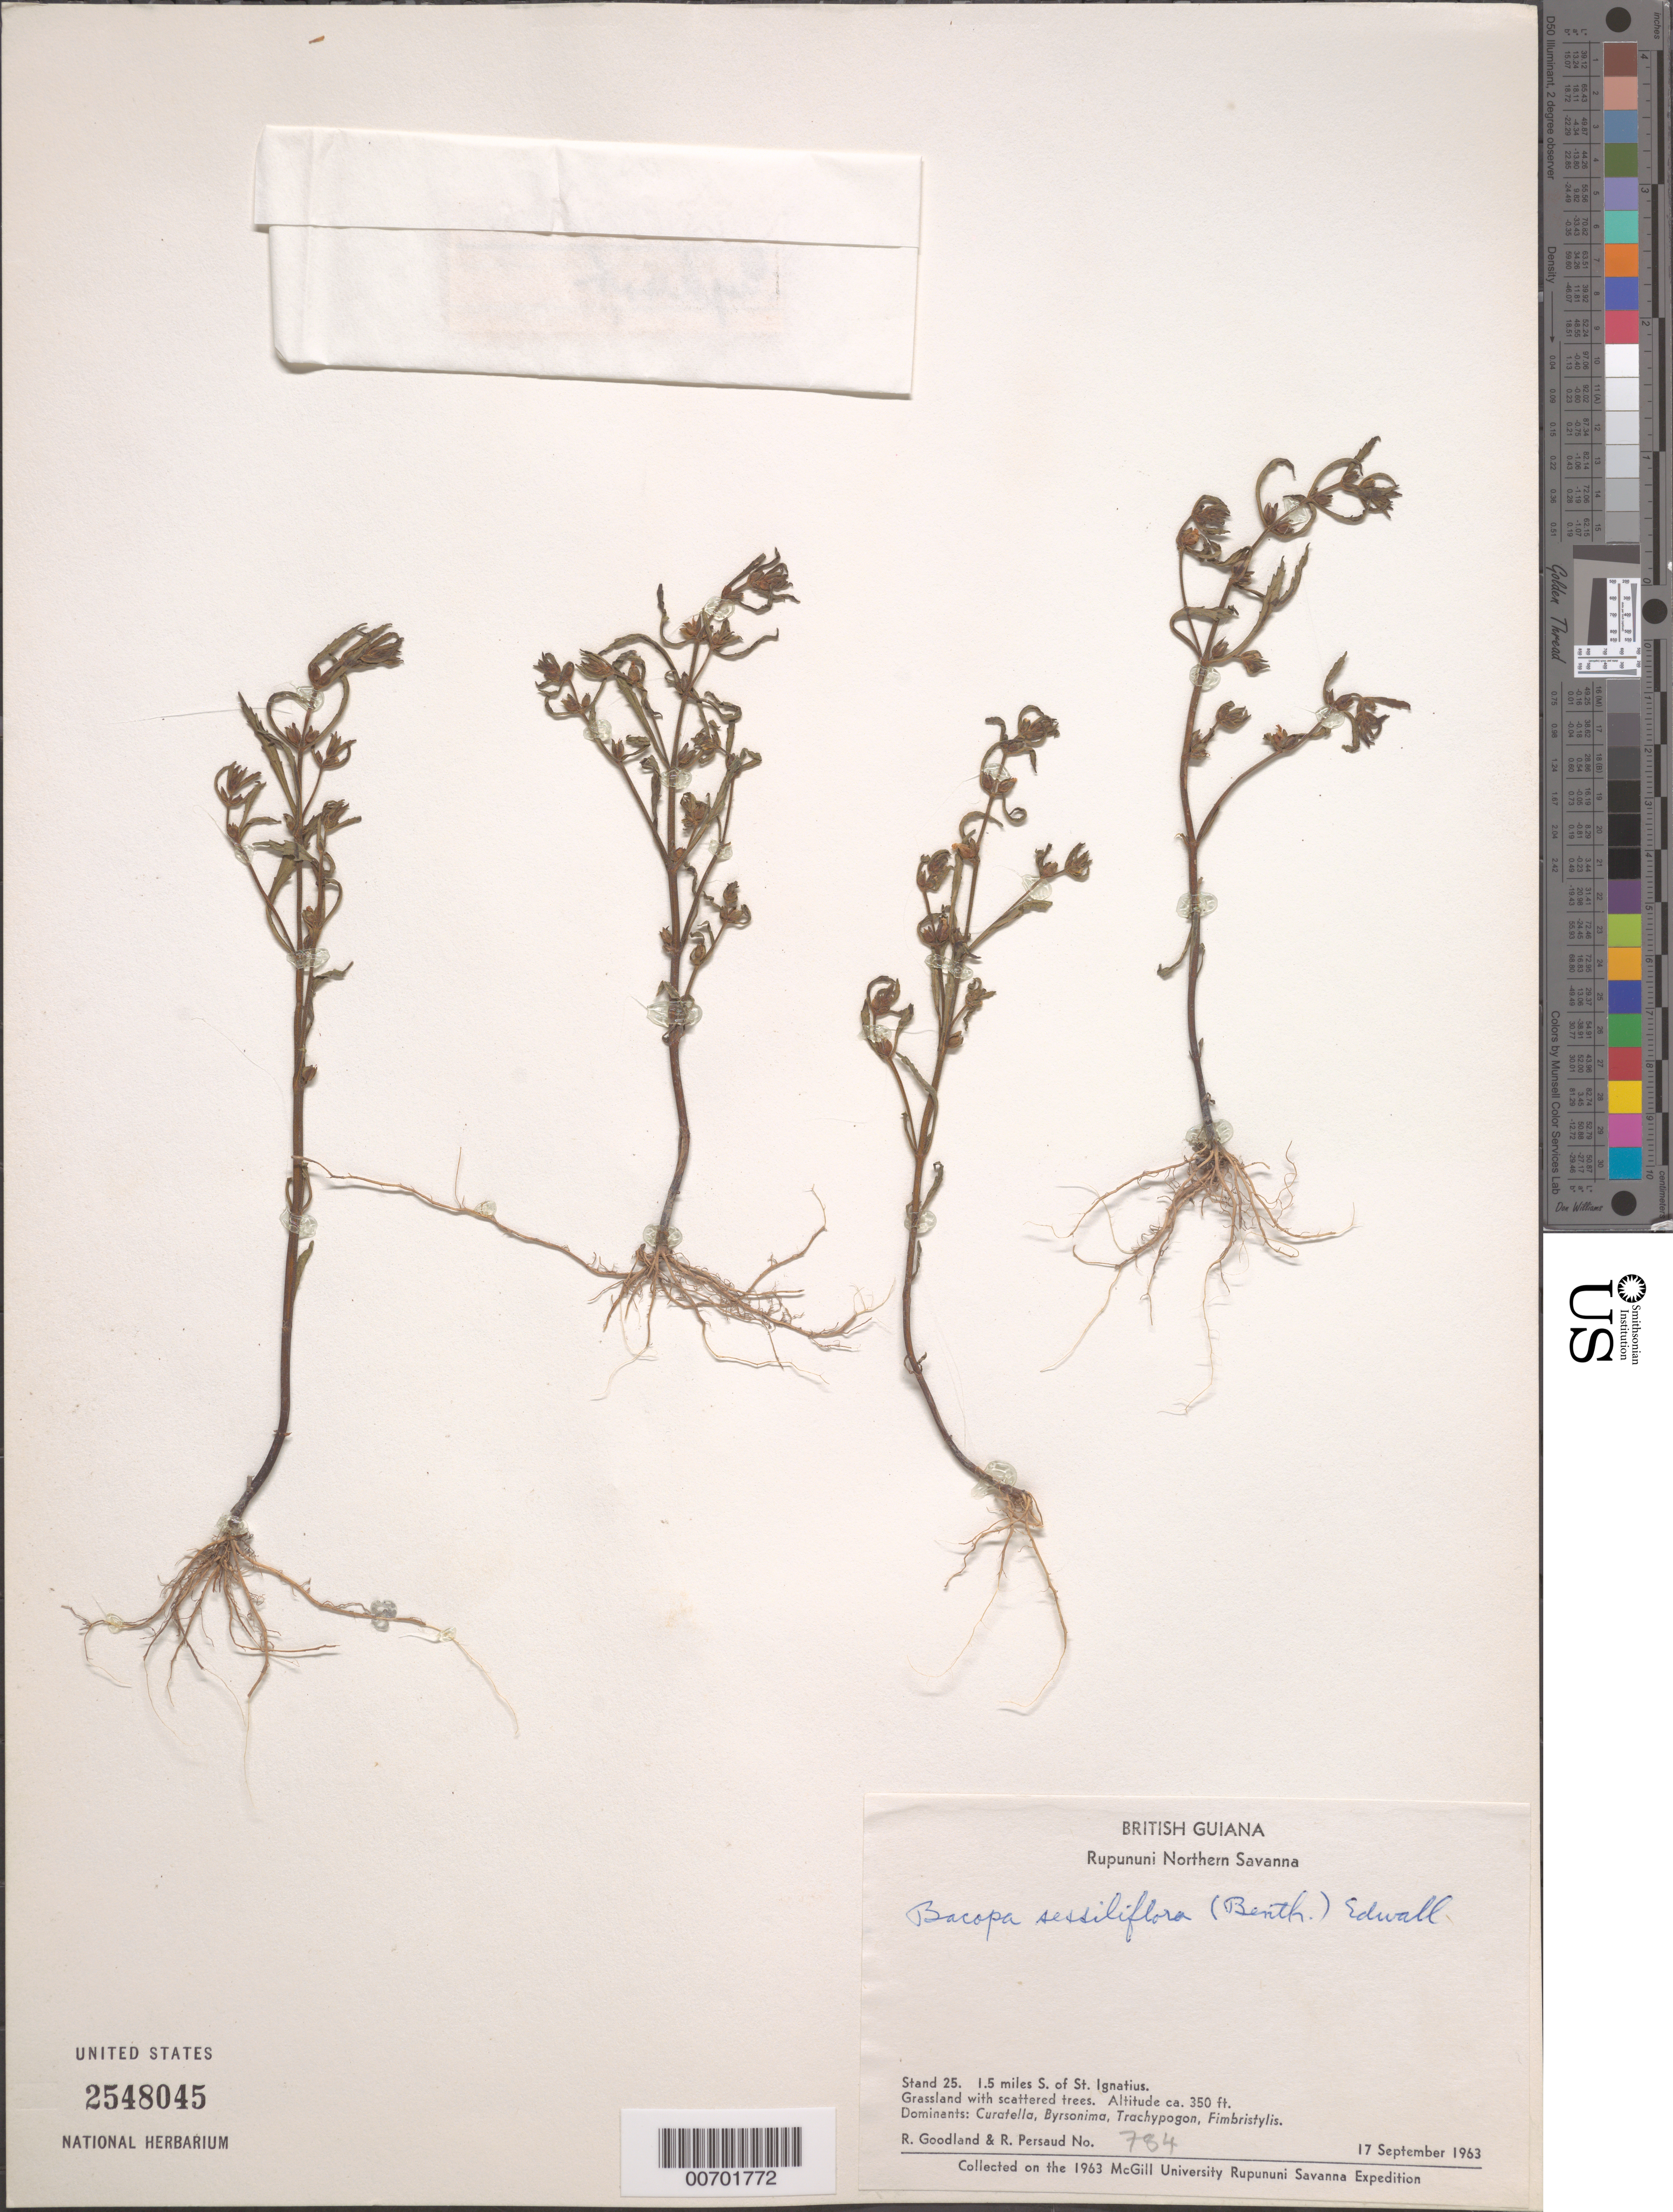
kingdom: Plantae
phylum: Tracheophyta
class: Magnoliopsida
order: Lamiales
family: Plantaginaceae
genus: Bacopa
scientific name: Bacopa sessiliflora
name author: (Benth.) Edwall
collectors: R. Goodland & R. Persaud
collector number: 784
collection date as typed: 17-Sep-63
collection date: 1963-09-17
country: Guyana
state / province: U. Takutu-U. Essequibo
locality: Rupununi Northern Savanna, St. Ignatius, 1.5 mi. S of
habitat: Grassland with scattered trees. Dominants: Curatella, Byrsonima, Trachypogon, Fimbristylis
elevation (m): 107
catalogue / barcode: US 2548045